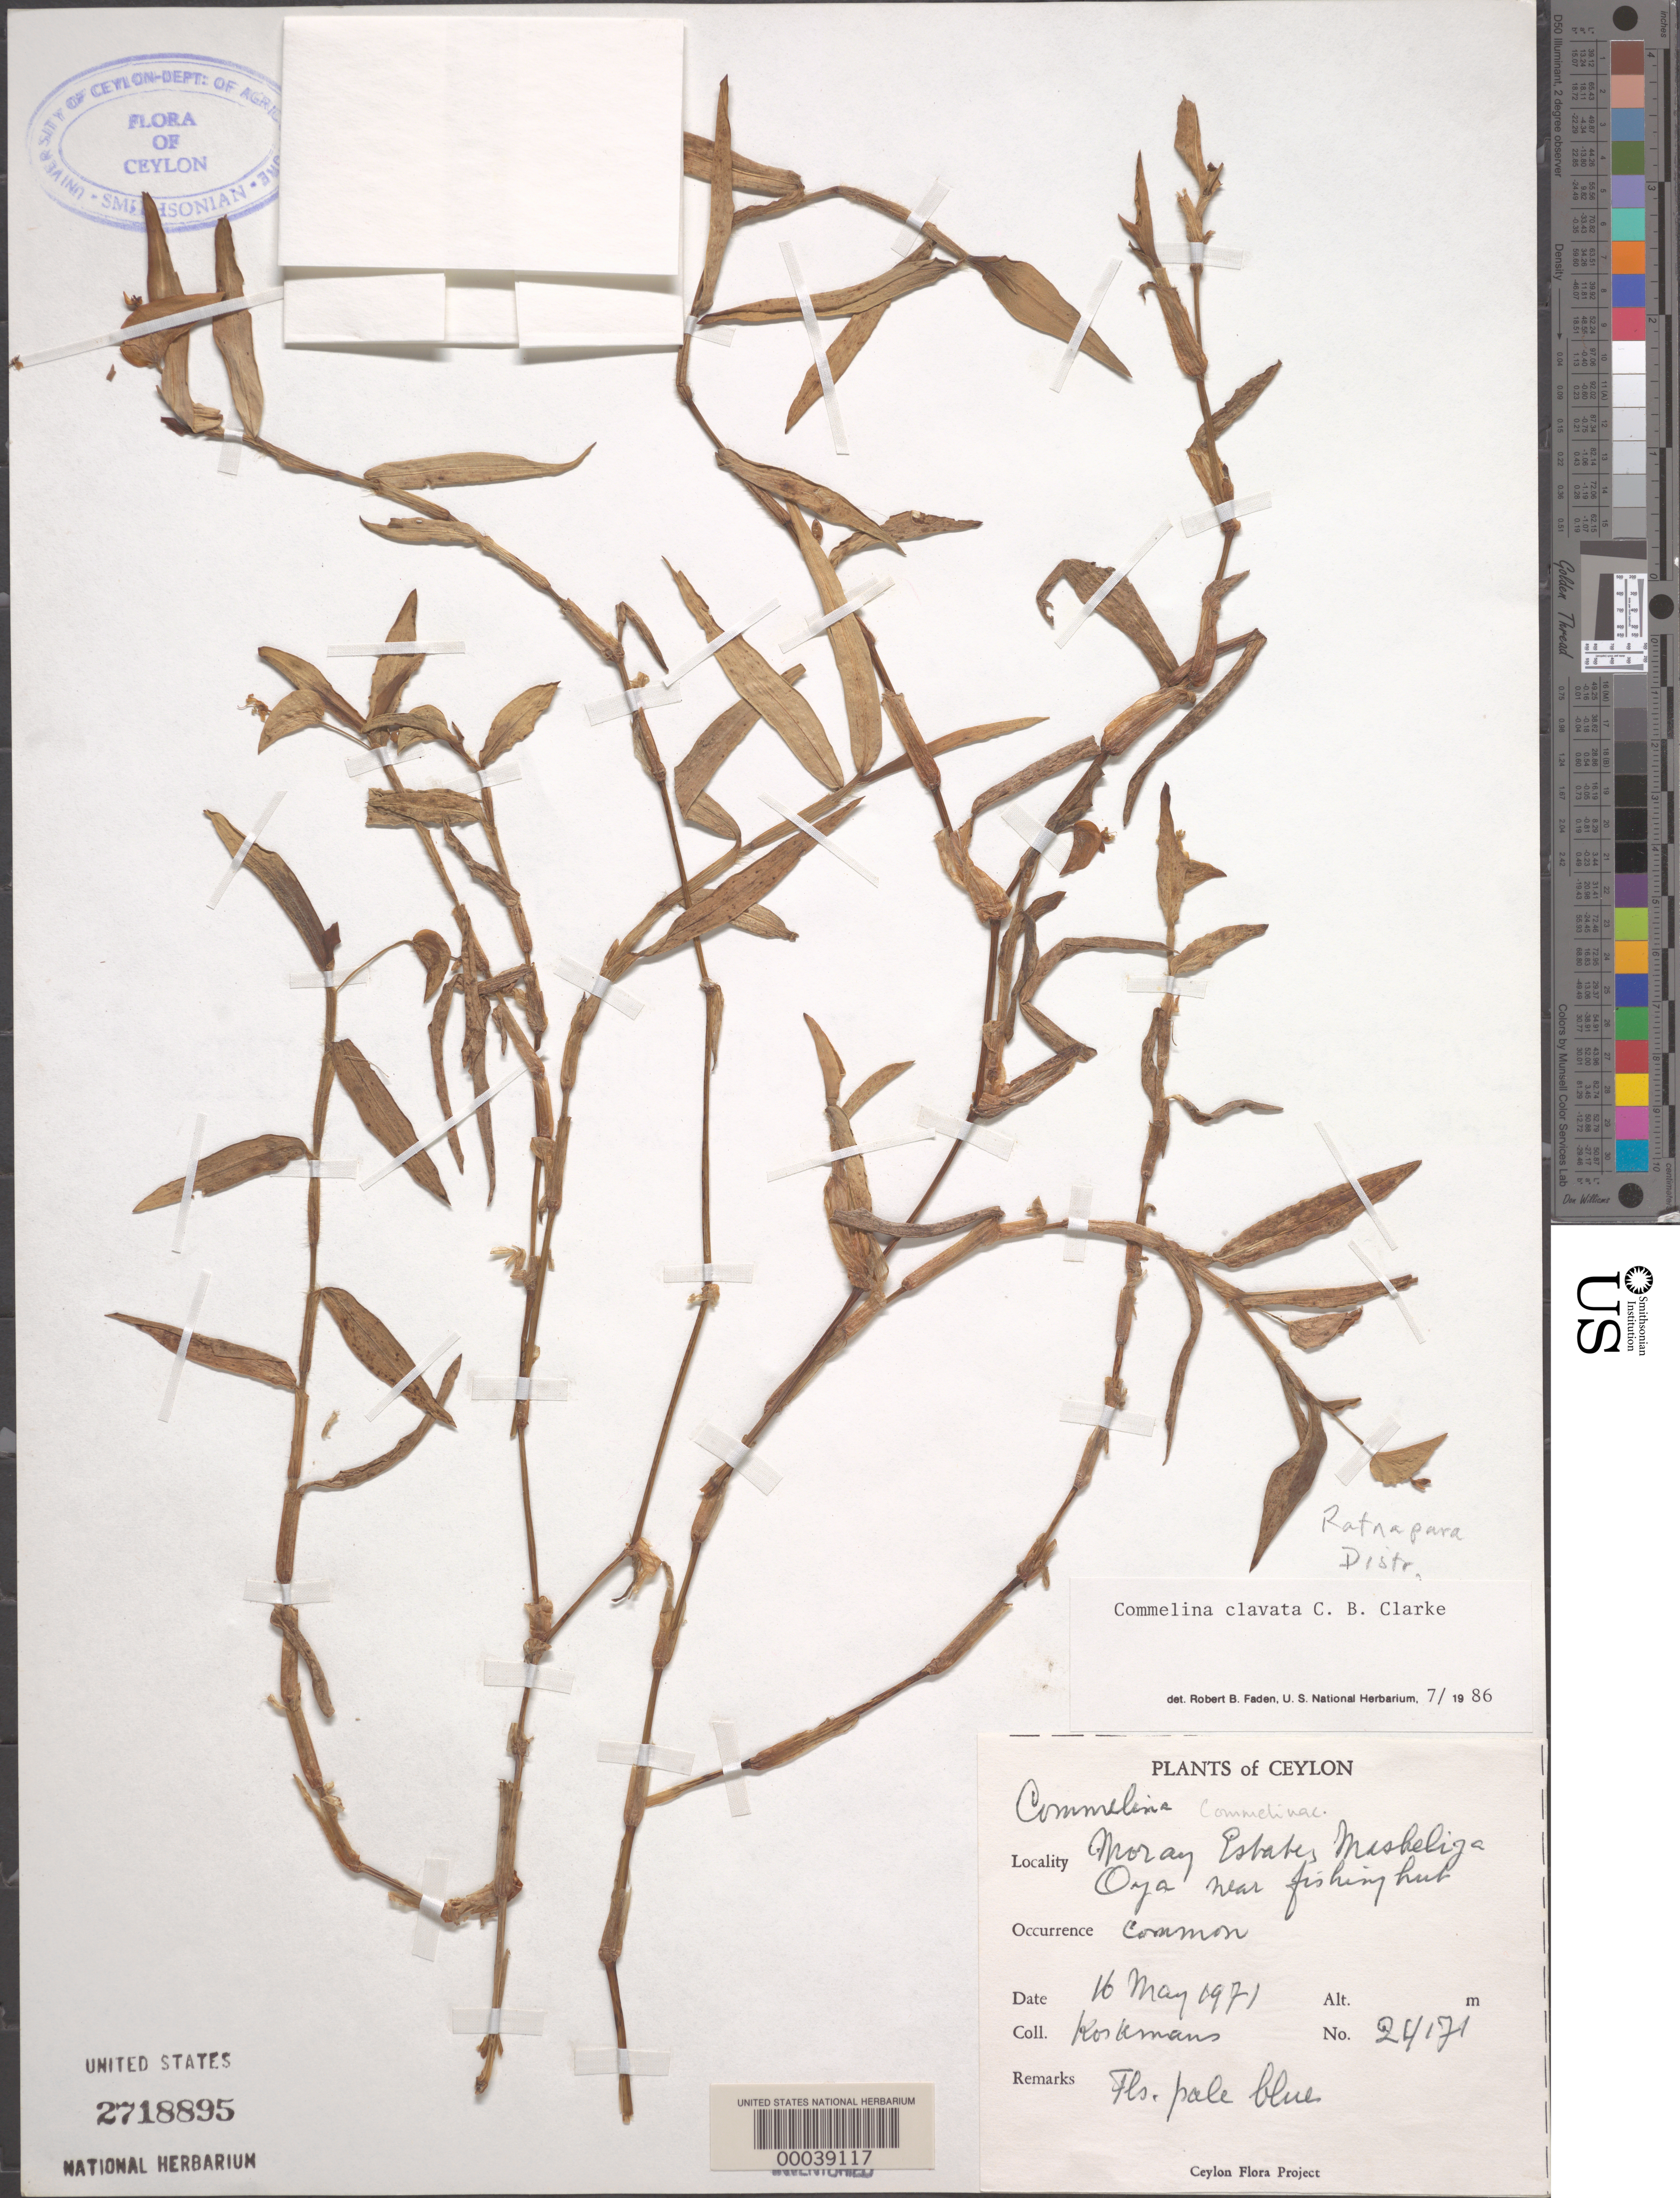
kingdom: Plantae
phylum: Tracheophyta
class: Liliopsida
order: Commelinales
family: Commelinaceae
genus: Commelina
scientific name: Commelina clavata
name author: C.B. Clarke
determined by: Faden, Robert B., (US), Smithsonian Institution - National Museum of Natural History (UNITED STATES)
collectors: -. Kosamans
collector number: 24171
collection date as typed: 16 May 1974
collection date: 1974-05-16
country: Sri Lanka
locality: Moray estates, maskelija oya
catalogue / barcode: US 2718895